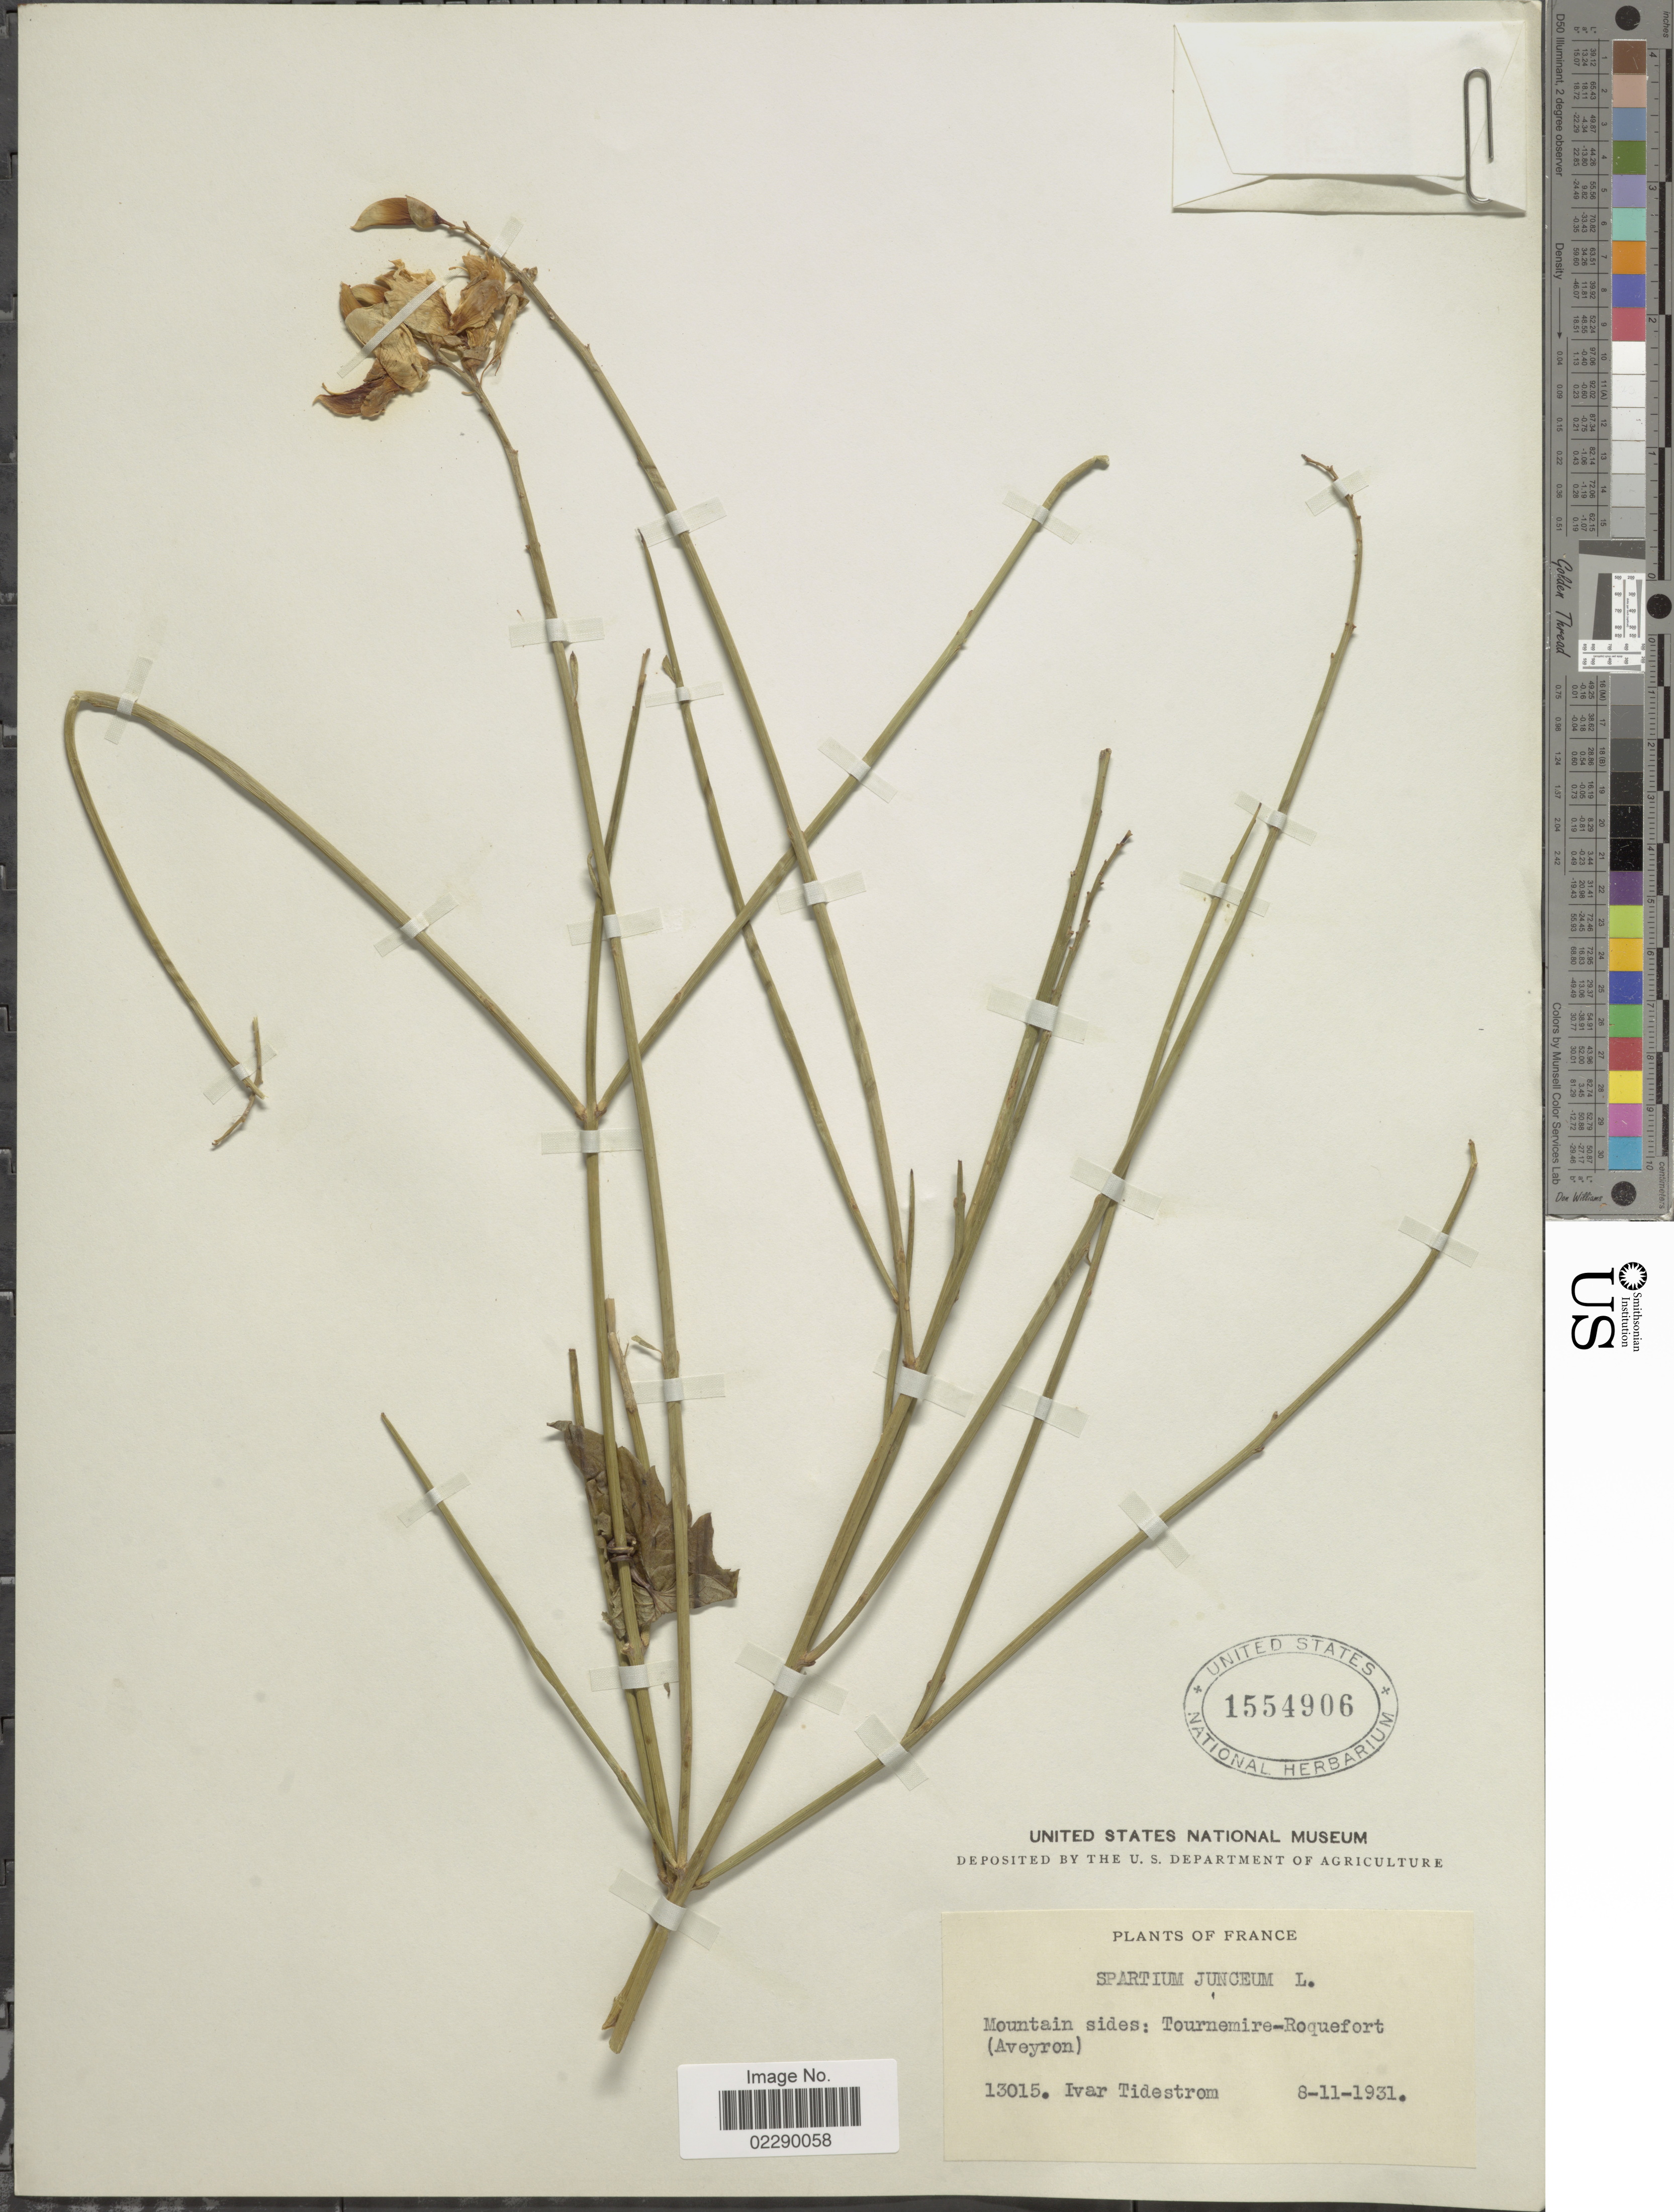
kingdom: Plantae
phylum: Tracheophyta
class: Magnoliopsida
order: Fabales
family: Fabaceae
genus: Spartium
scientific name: Spartium junceum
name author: L.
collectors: I. F. Tidestrom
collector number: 13015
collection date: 1931-11-08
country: France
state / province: Occitanie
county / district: Aveyron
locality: Mountain sides: Tournemire-Roquefort (Aveyron)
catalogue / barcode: US 1554906